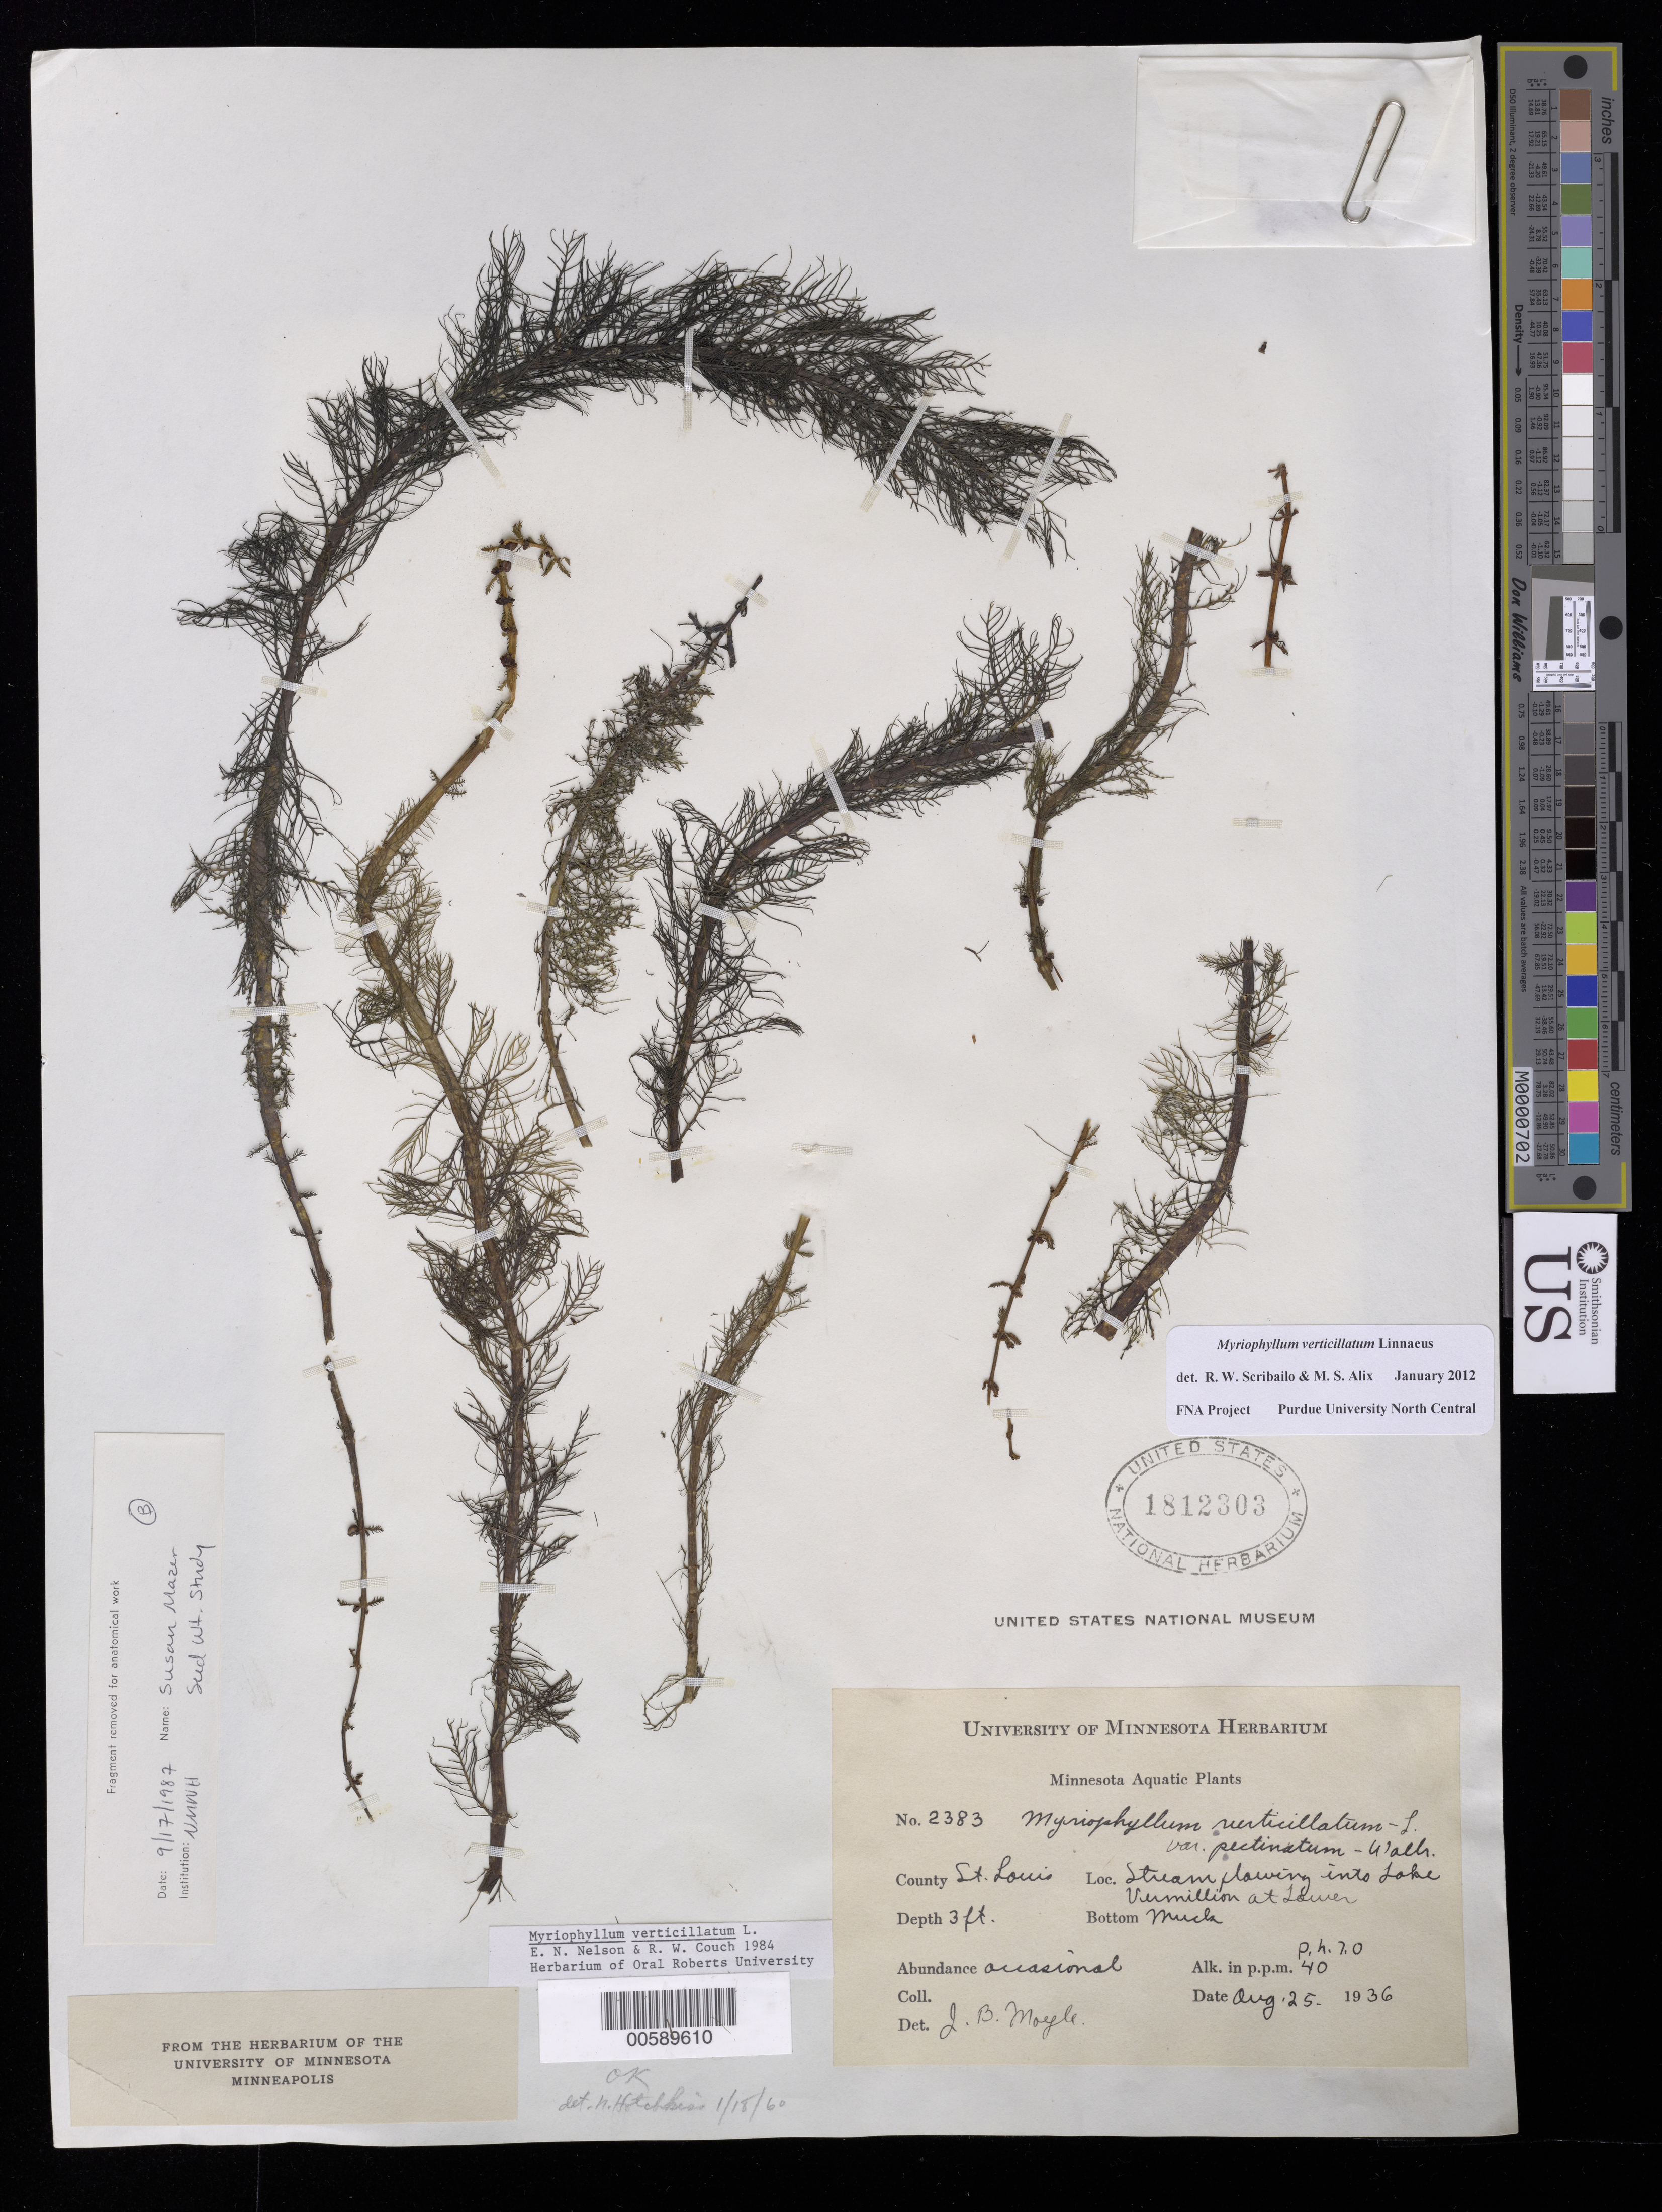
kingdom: Plantae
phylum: Tracheophyta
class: Magnoliopsida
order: Saxifragales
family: Haloragaceae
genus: Myriophyllum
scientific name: Myriophyllum verticillatum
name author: L.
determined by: Scribailo, R. W.; Alix, M. S.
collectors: J. Moyle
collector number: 2383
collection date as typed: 25 Aug 1936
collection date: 1936-08-25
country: United States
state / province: Minnesota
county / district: Saint Louis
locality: Lake Vermillion at Tower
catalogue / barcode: US 1812303